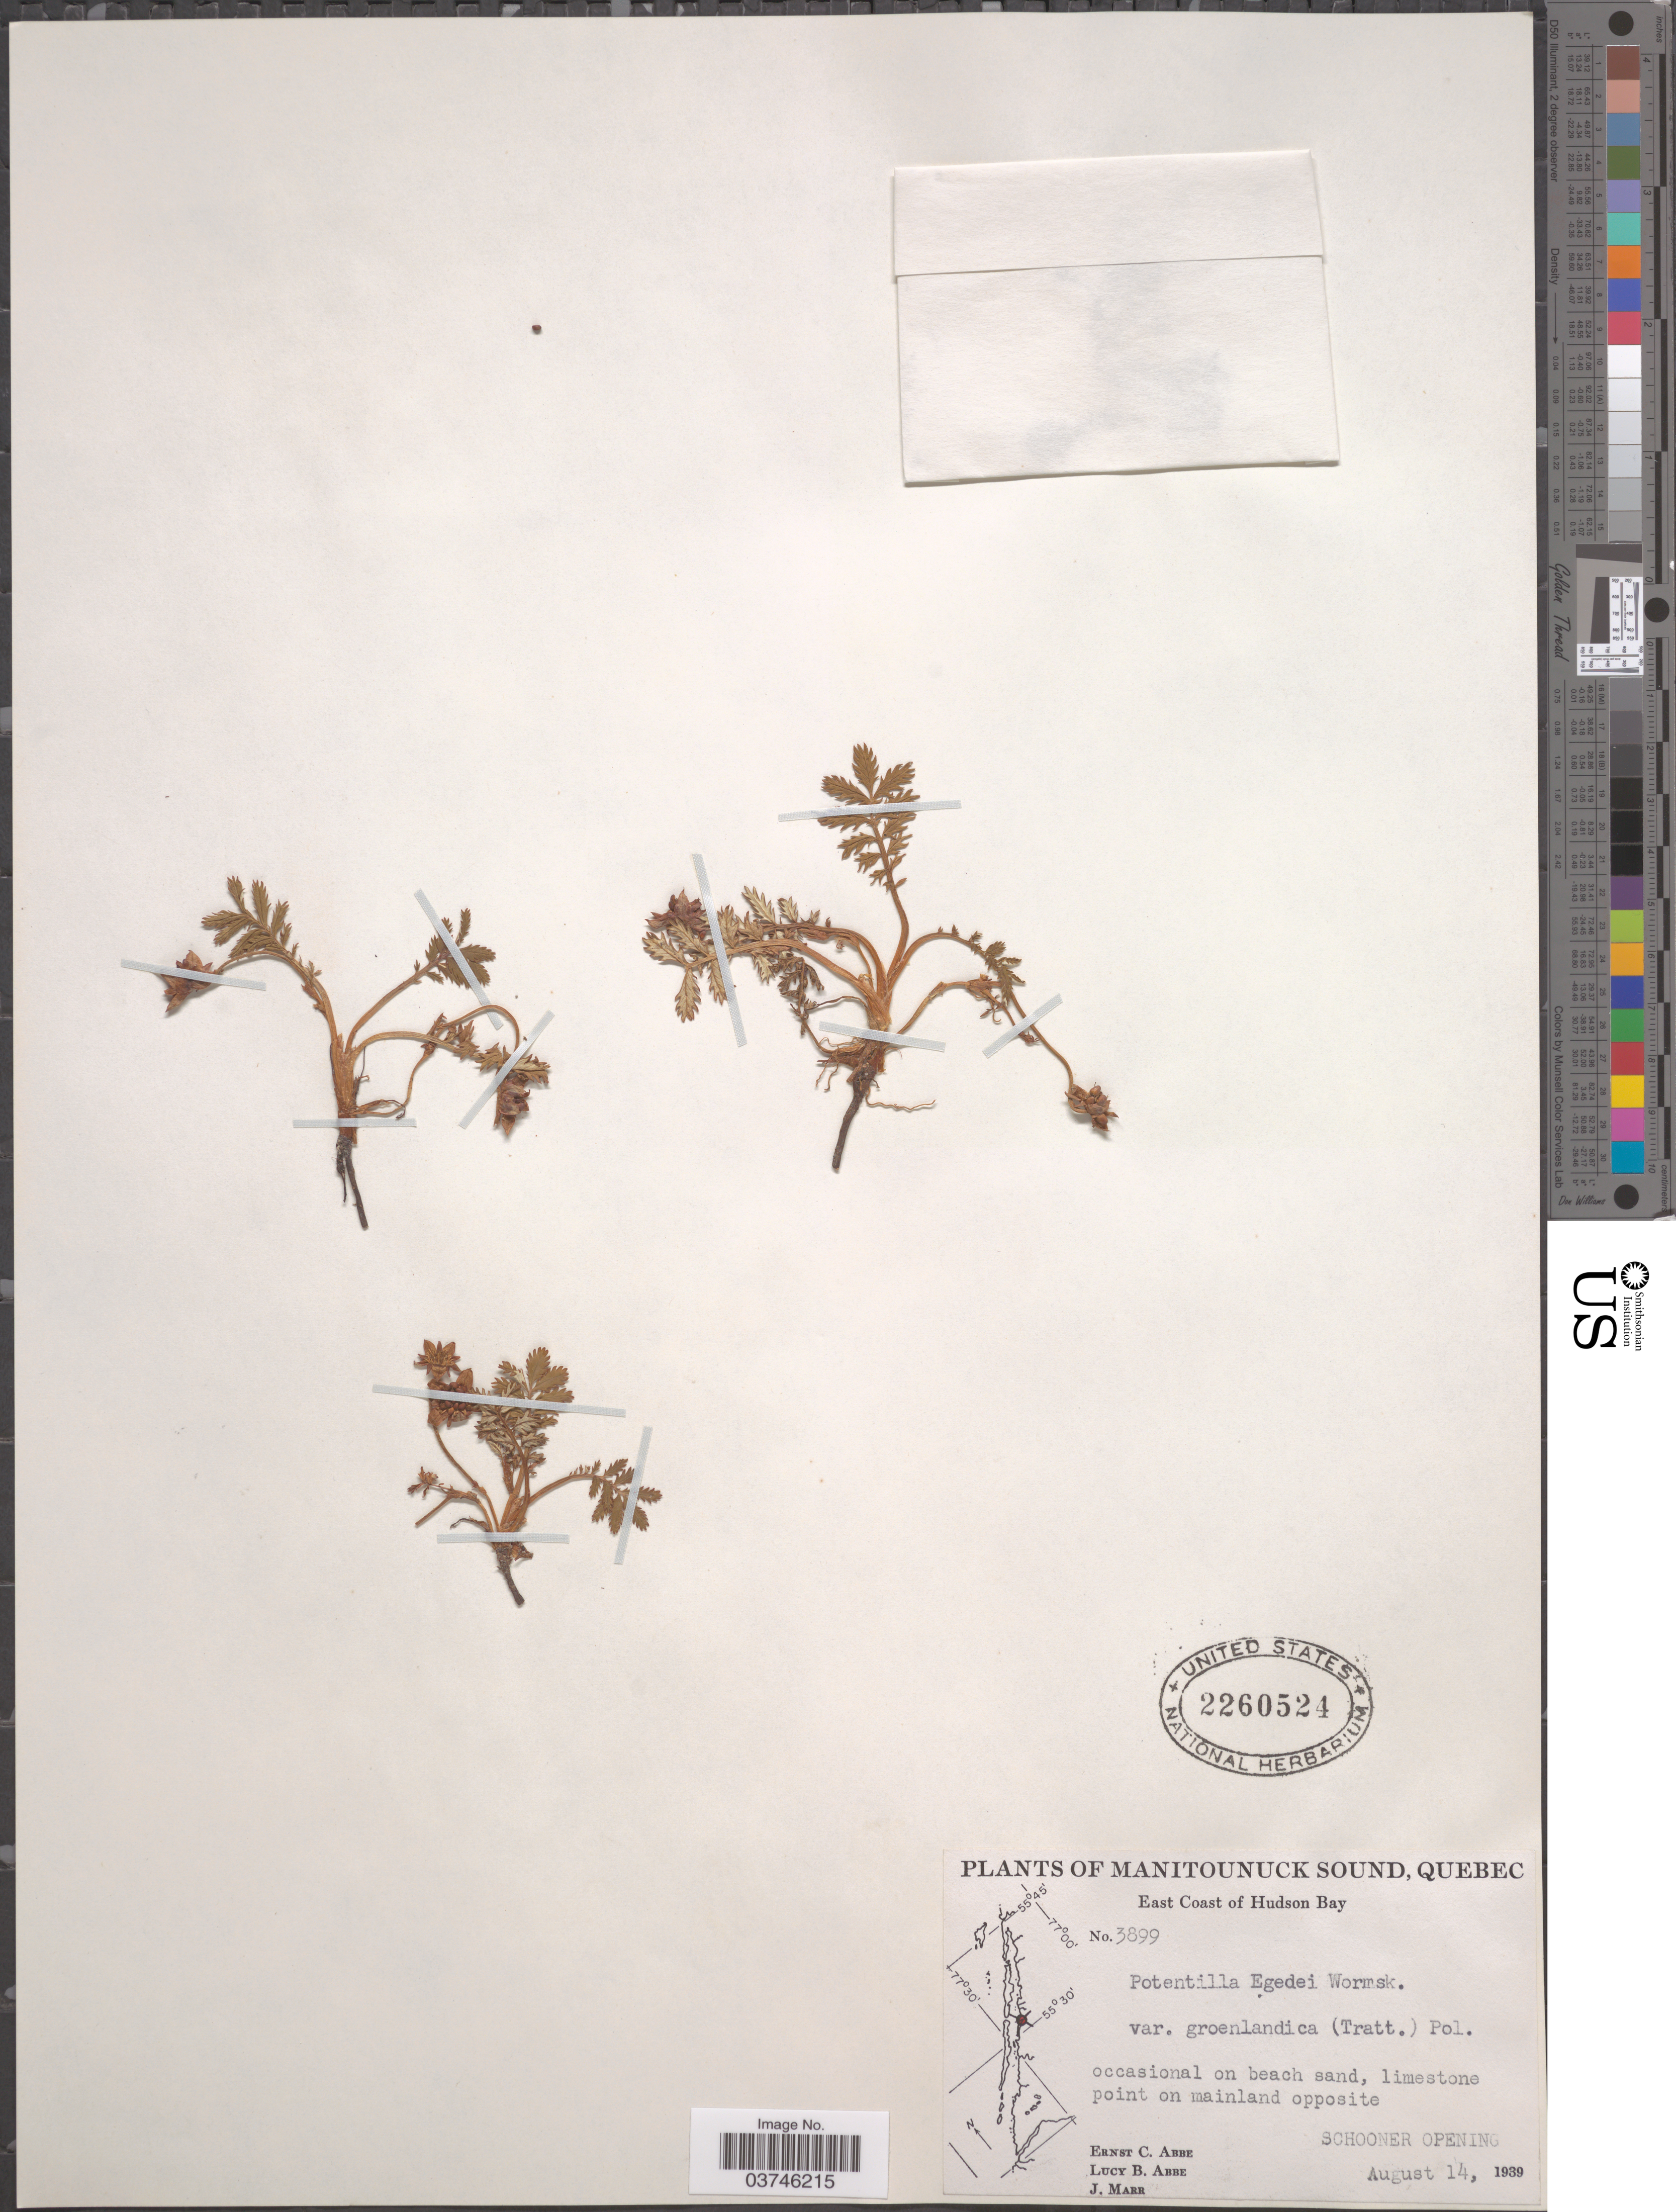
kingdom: Plantae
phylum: Tracheophyta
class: Magnoliopsida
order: Rosales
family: Rosaceae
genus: Argentina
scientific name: Argentina egedii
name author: (Wormsk. ex Oeder) Rydb.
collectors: E. C. Abbe, L. B. Abbe & J. Marr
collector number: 3899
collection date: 1939-08-14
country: Canada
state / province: Quebec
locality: Manitounuck Sound. East Coast of Hudson Bay. Limestone point on mainland opposite Schooner Opening.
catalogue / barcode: US 2260524